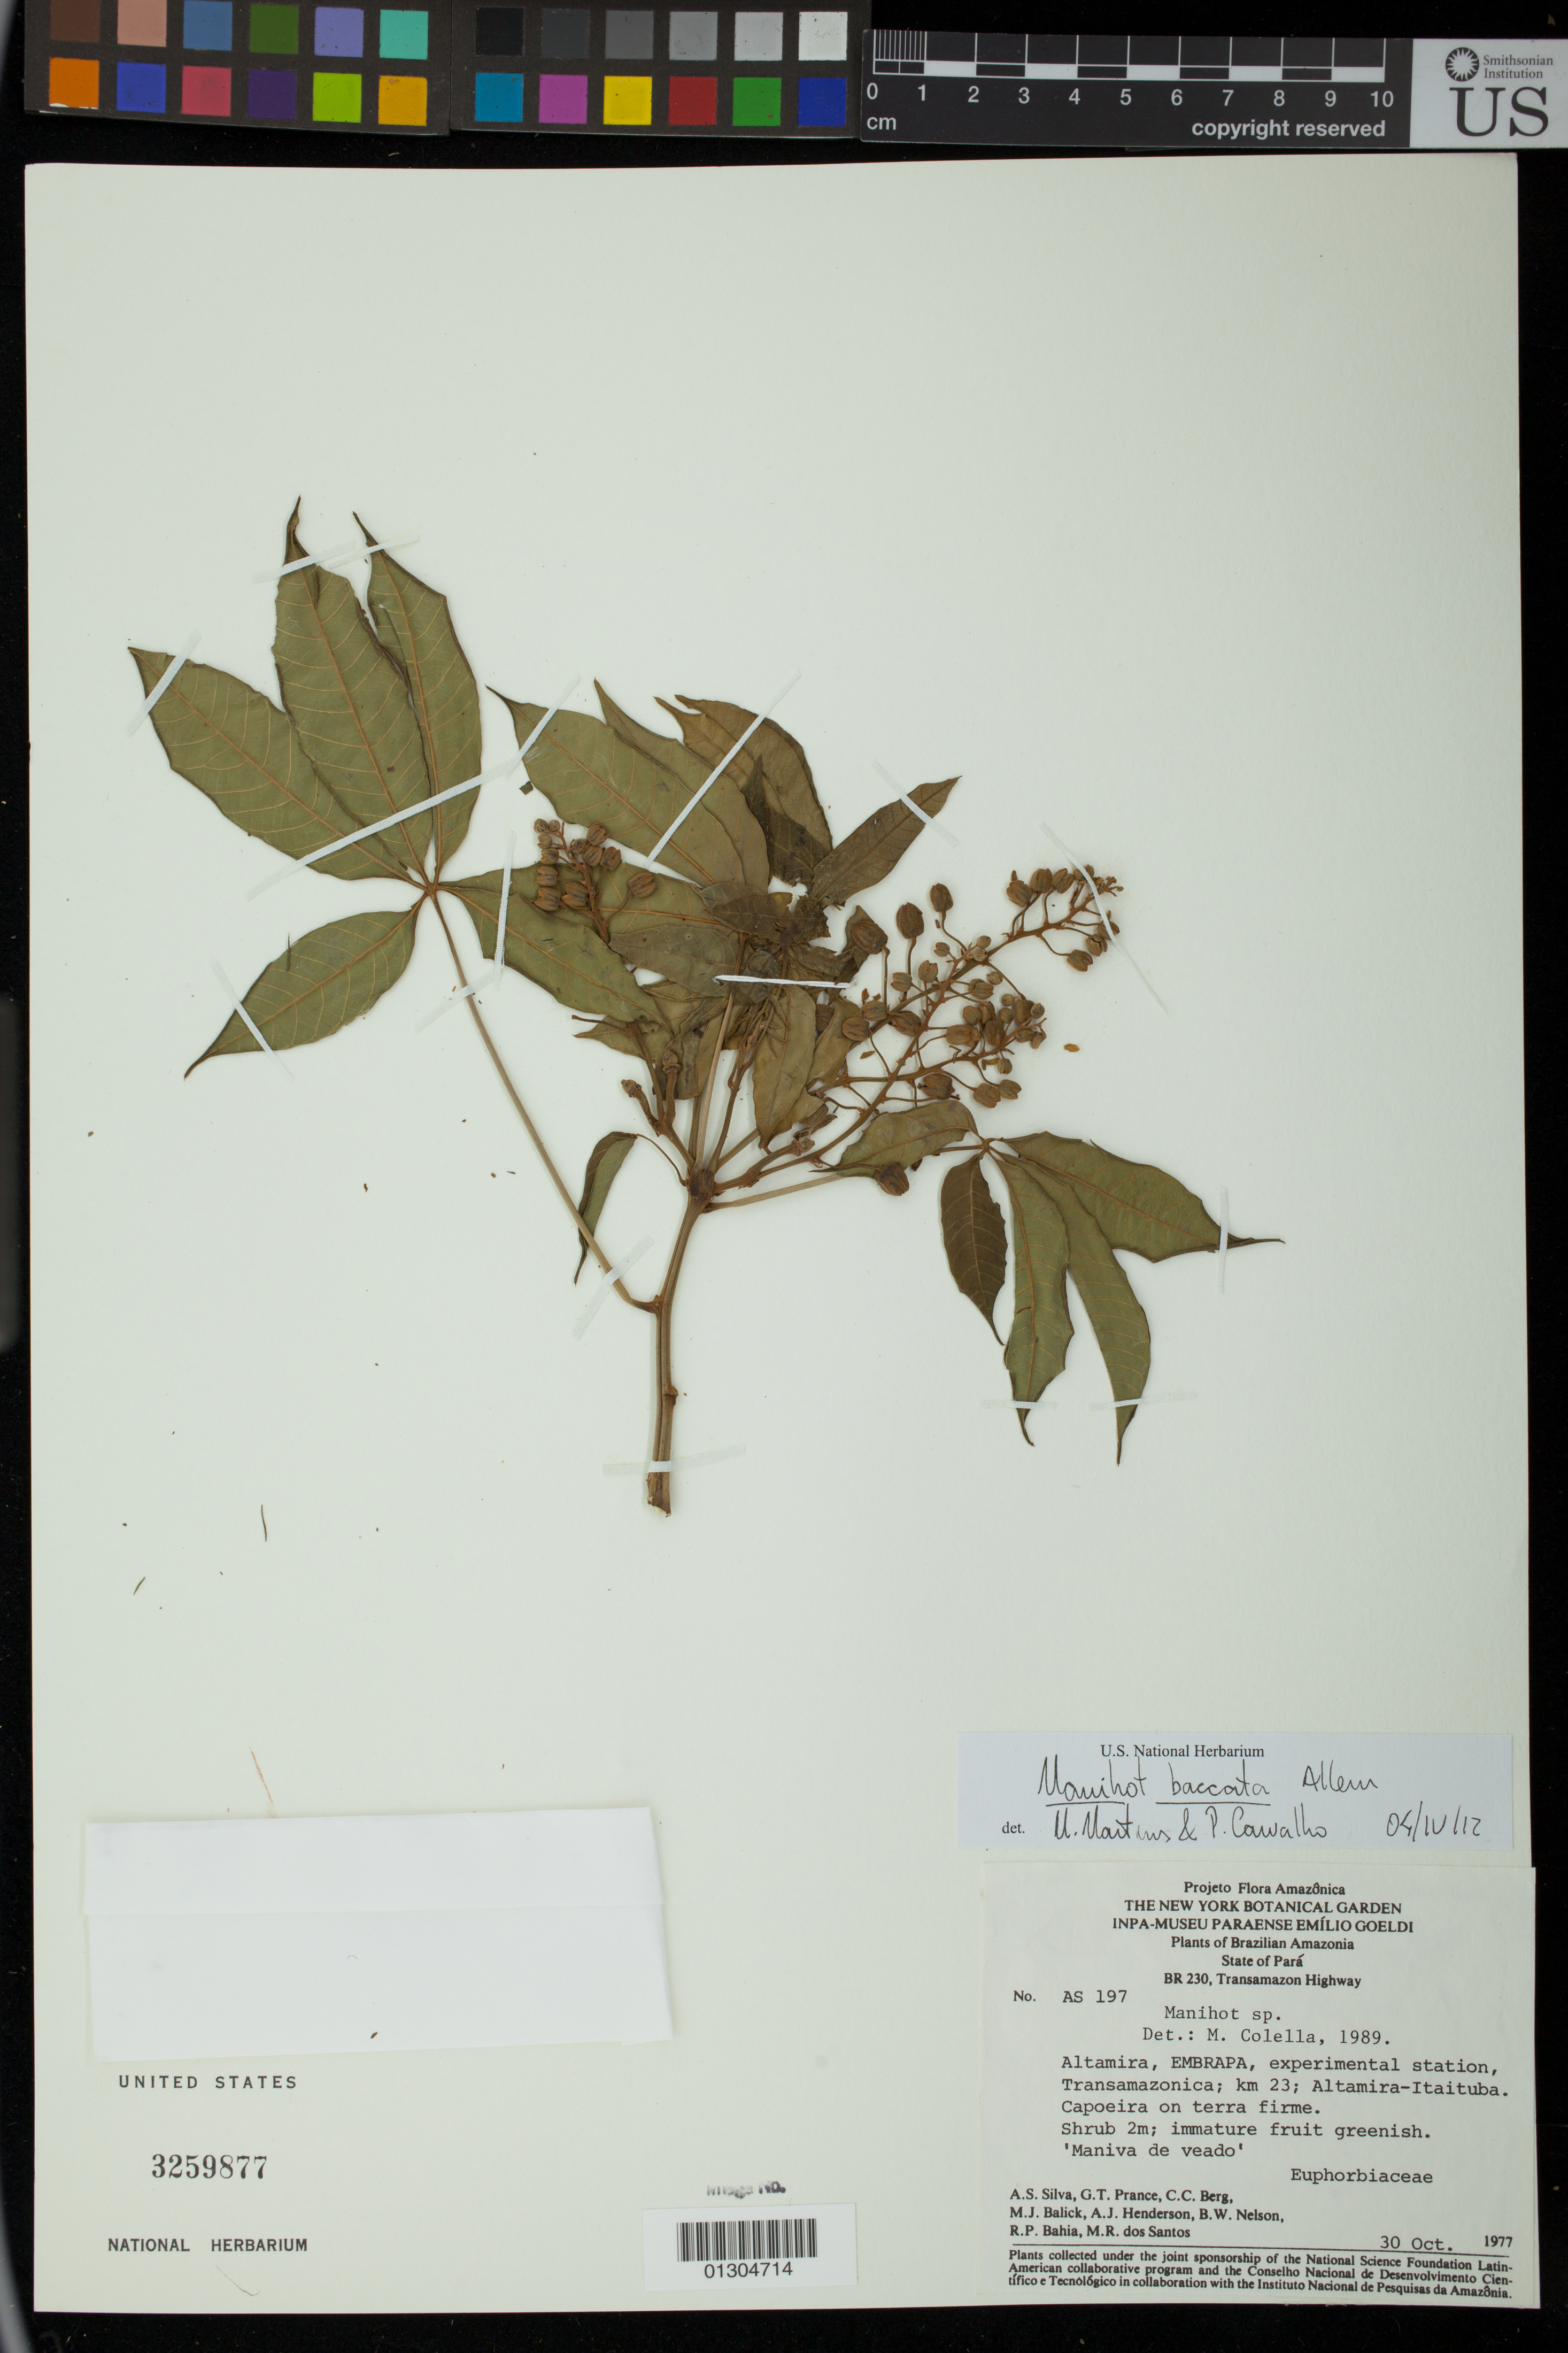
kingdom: Plantae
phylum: Tracheophyta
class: Magnoliopsida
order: Malpighiales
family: Euphorbiaceae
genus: Manihot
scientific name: Manihot baccata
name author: Allem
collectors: A. S. Silva, C. C. Berg, M. J. Balick, A. J. Henderson, B. W. Nelson, R. P. Bahia & M. Santos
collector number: AS 197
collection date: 1977-10-30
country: Brazil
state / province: Para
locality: Altamira, EMBRAPA, experimental station, Transamazonica; km 23; Altamira-Itaituba.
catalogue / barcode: US 3259877